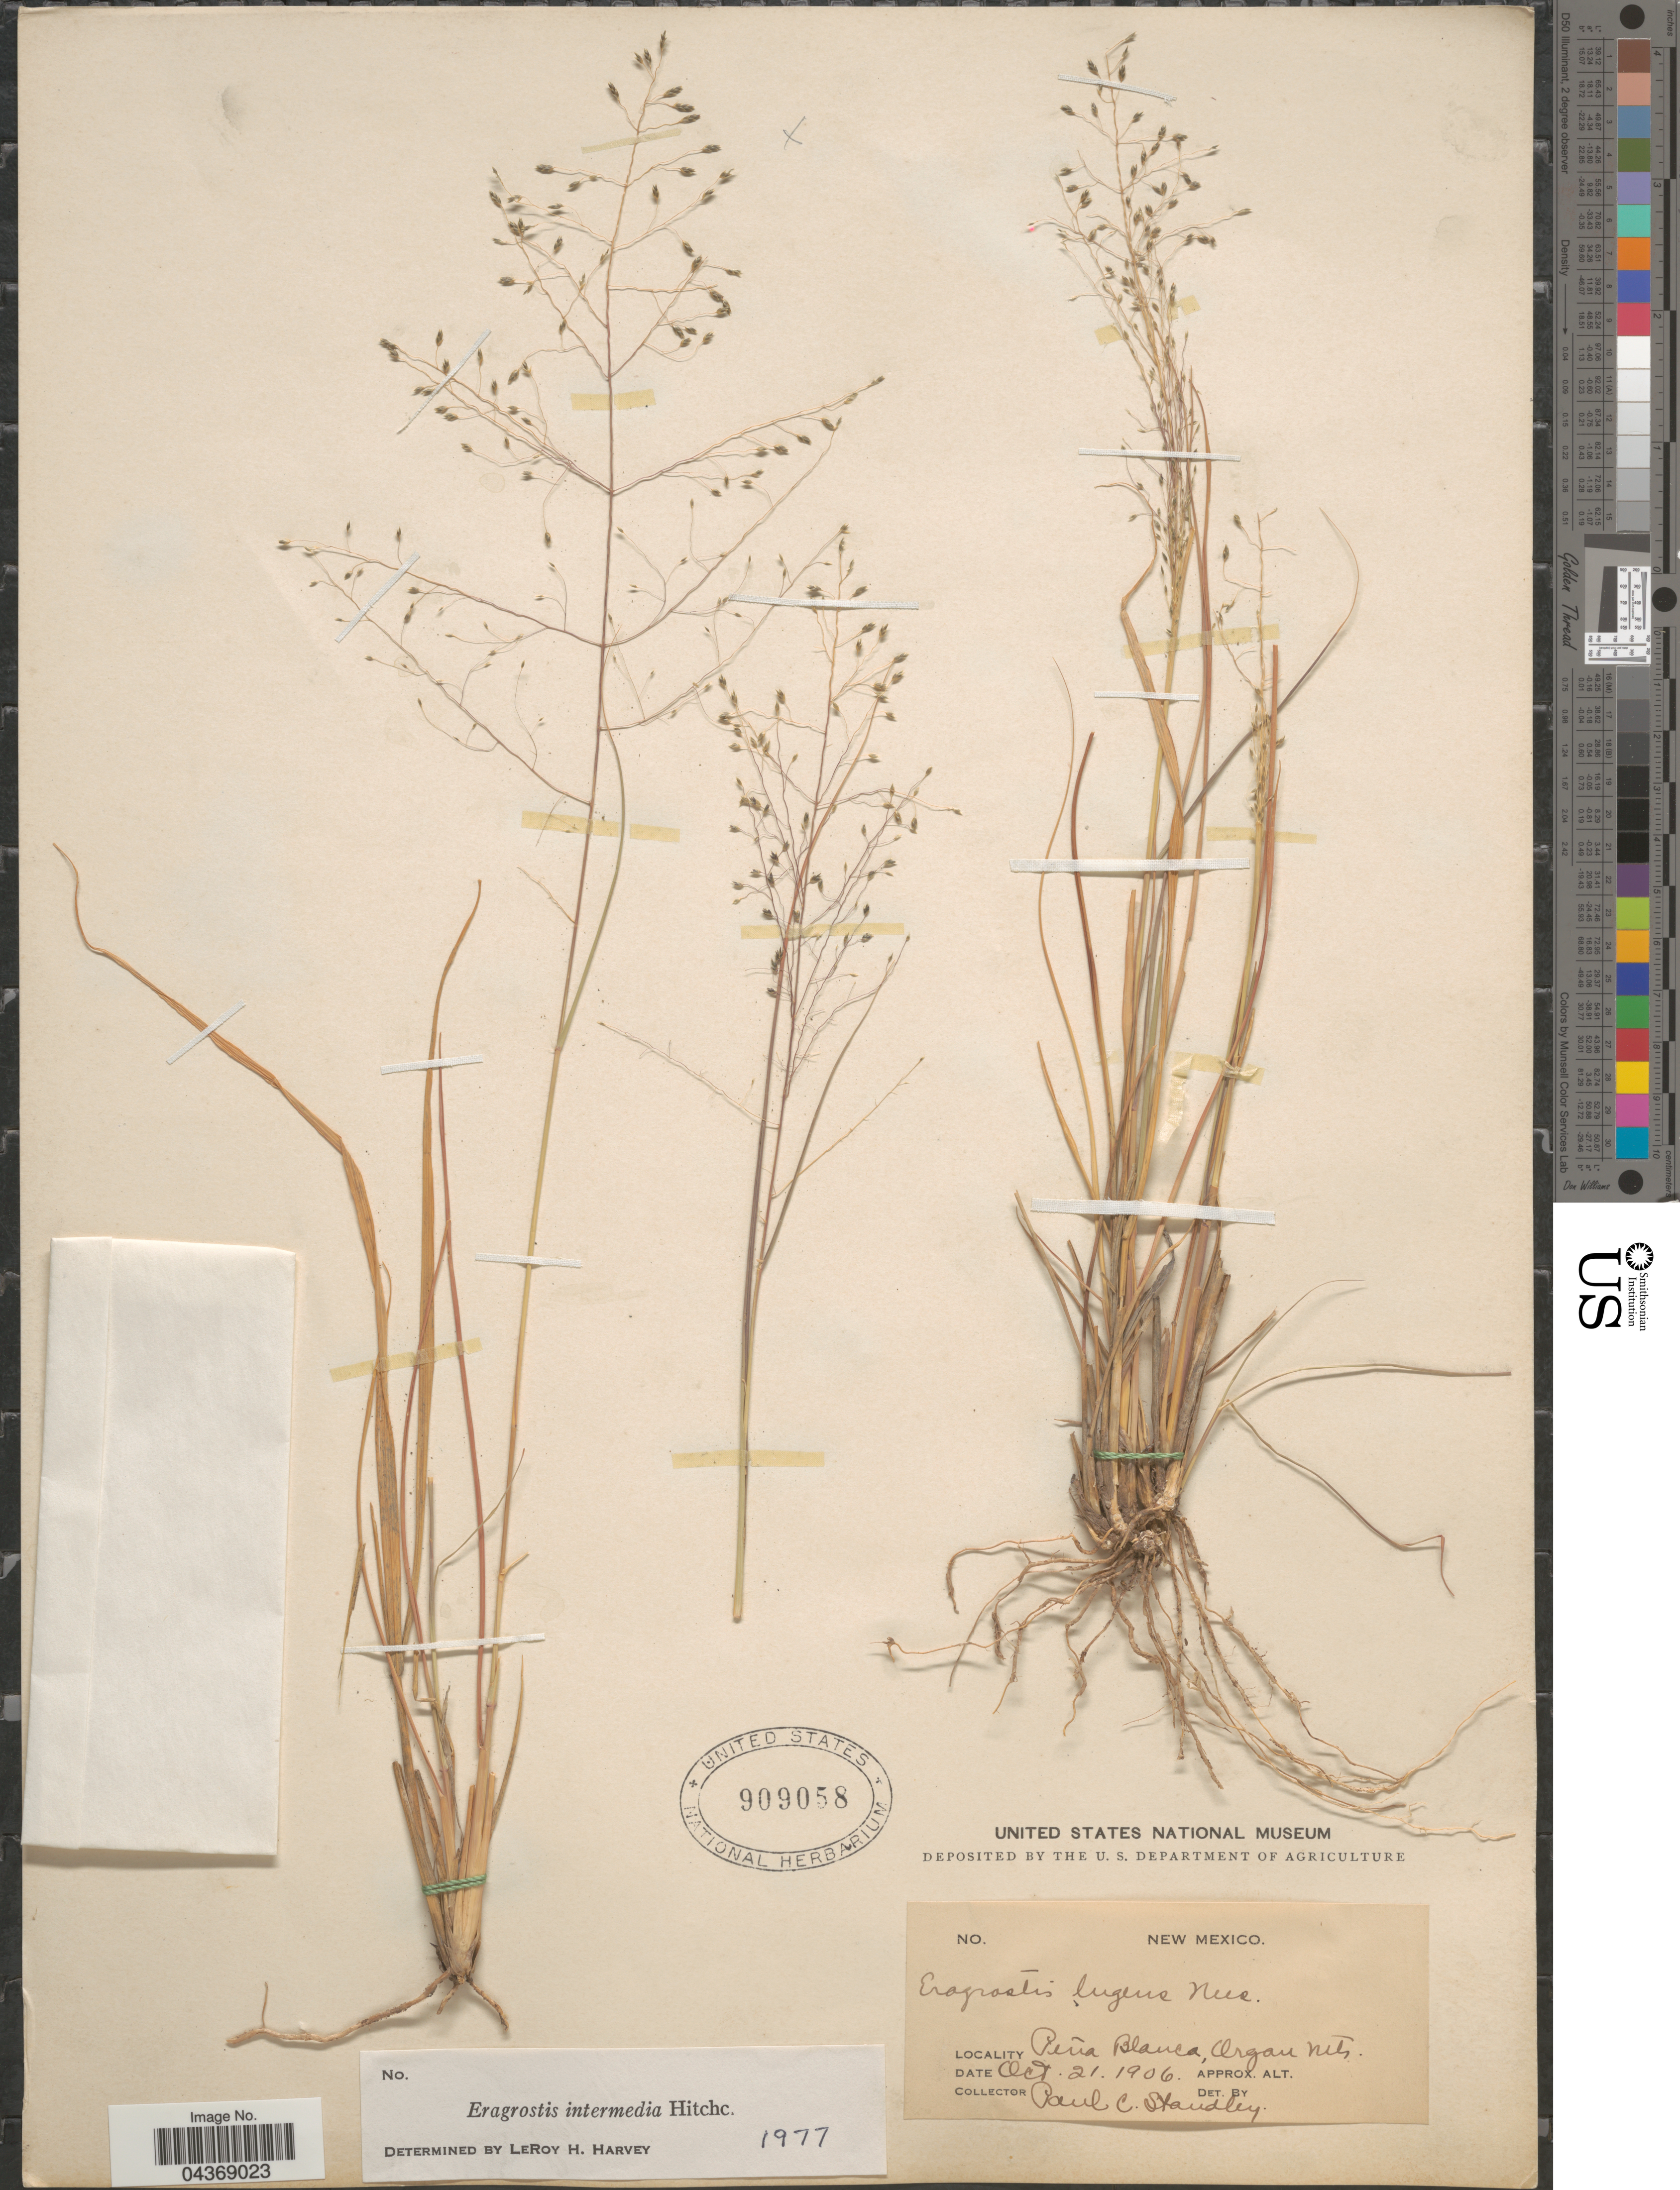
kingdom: Plantae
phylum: Tracheophyta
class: Liliopsida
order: Poales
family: Poaceae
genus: Eragrostis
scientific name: Eragrostis intermedia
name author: Hitchc.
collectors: P. C. Standley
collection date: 1906-10-21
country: United States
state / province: New Mexico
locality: Peña Blanca, Organ Mts.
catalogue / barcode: US 909058